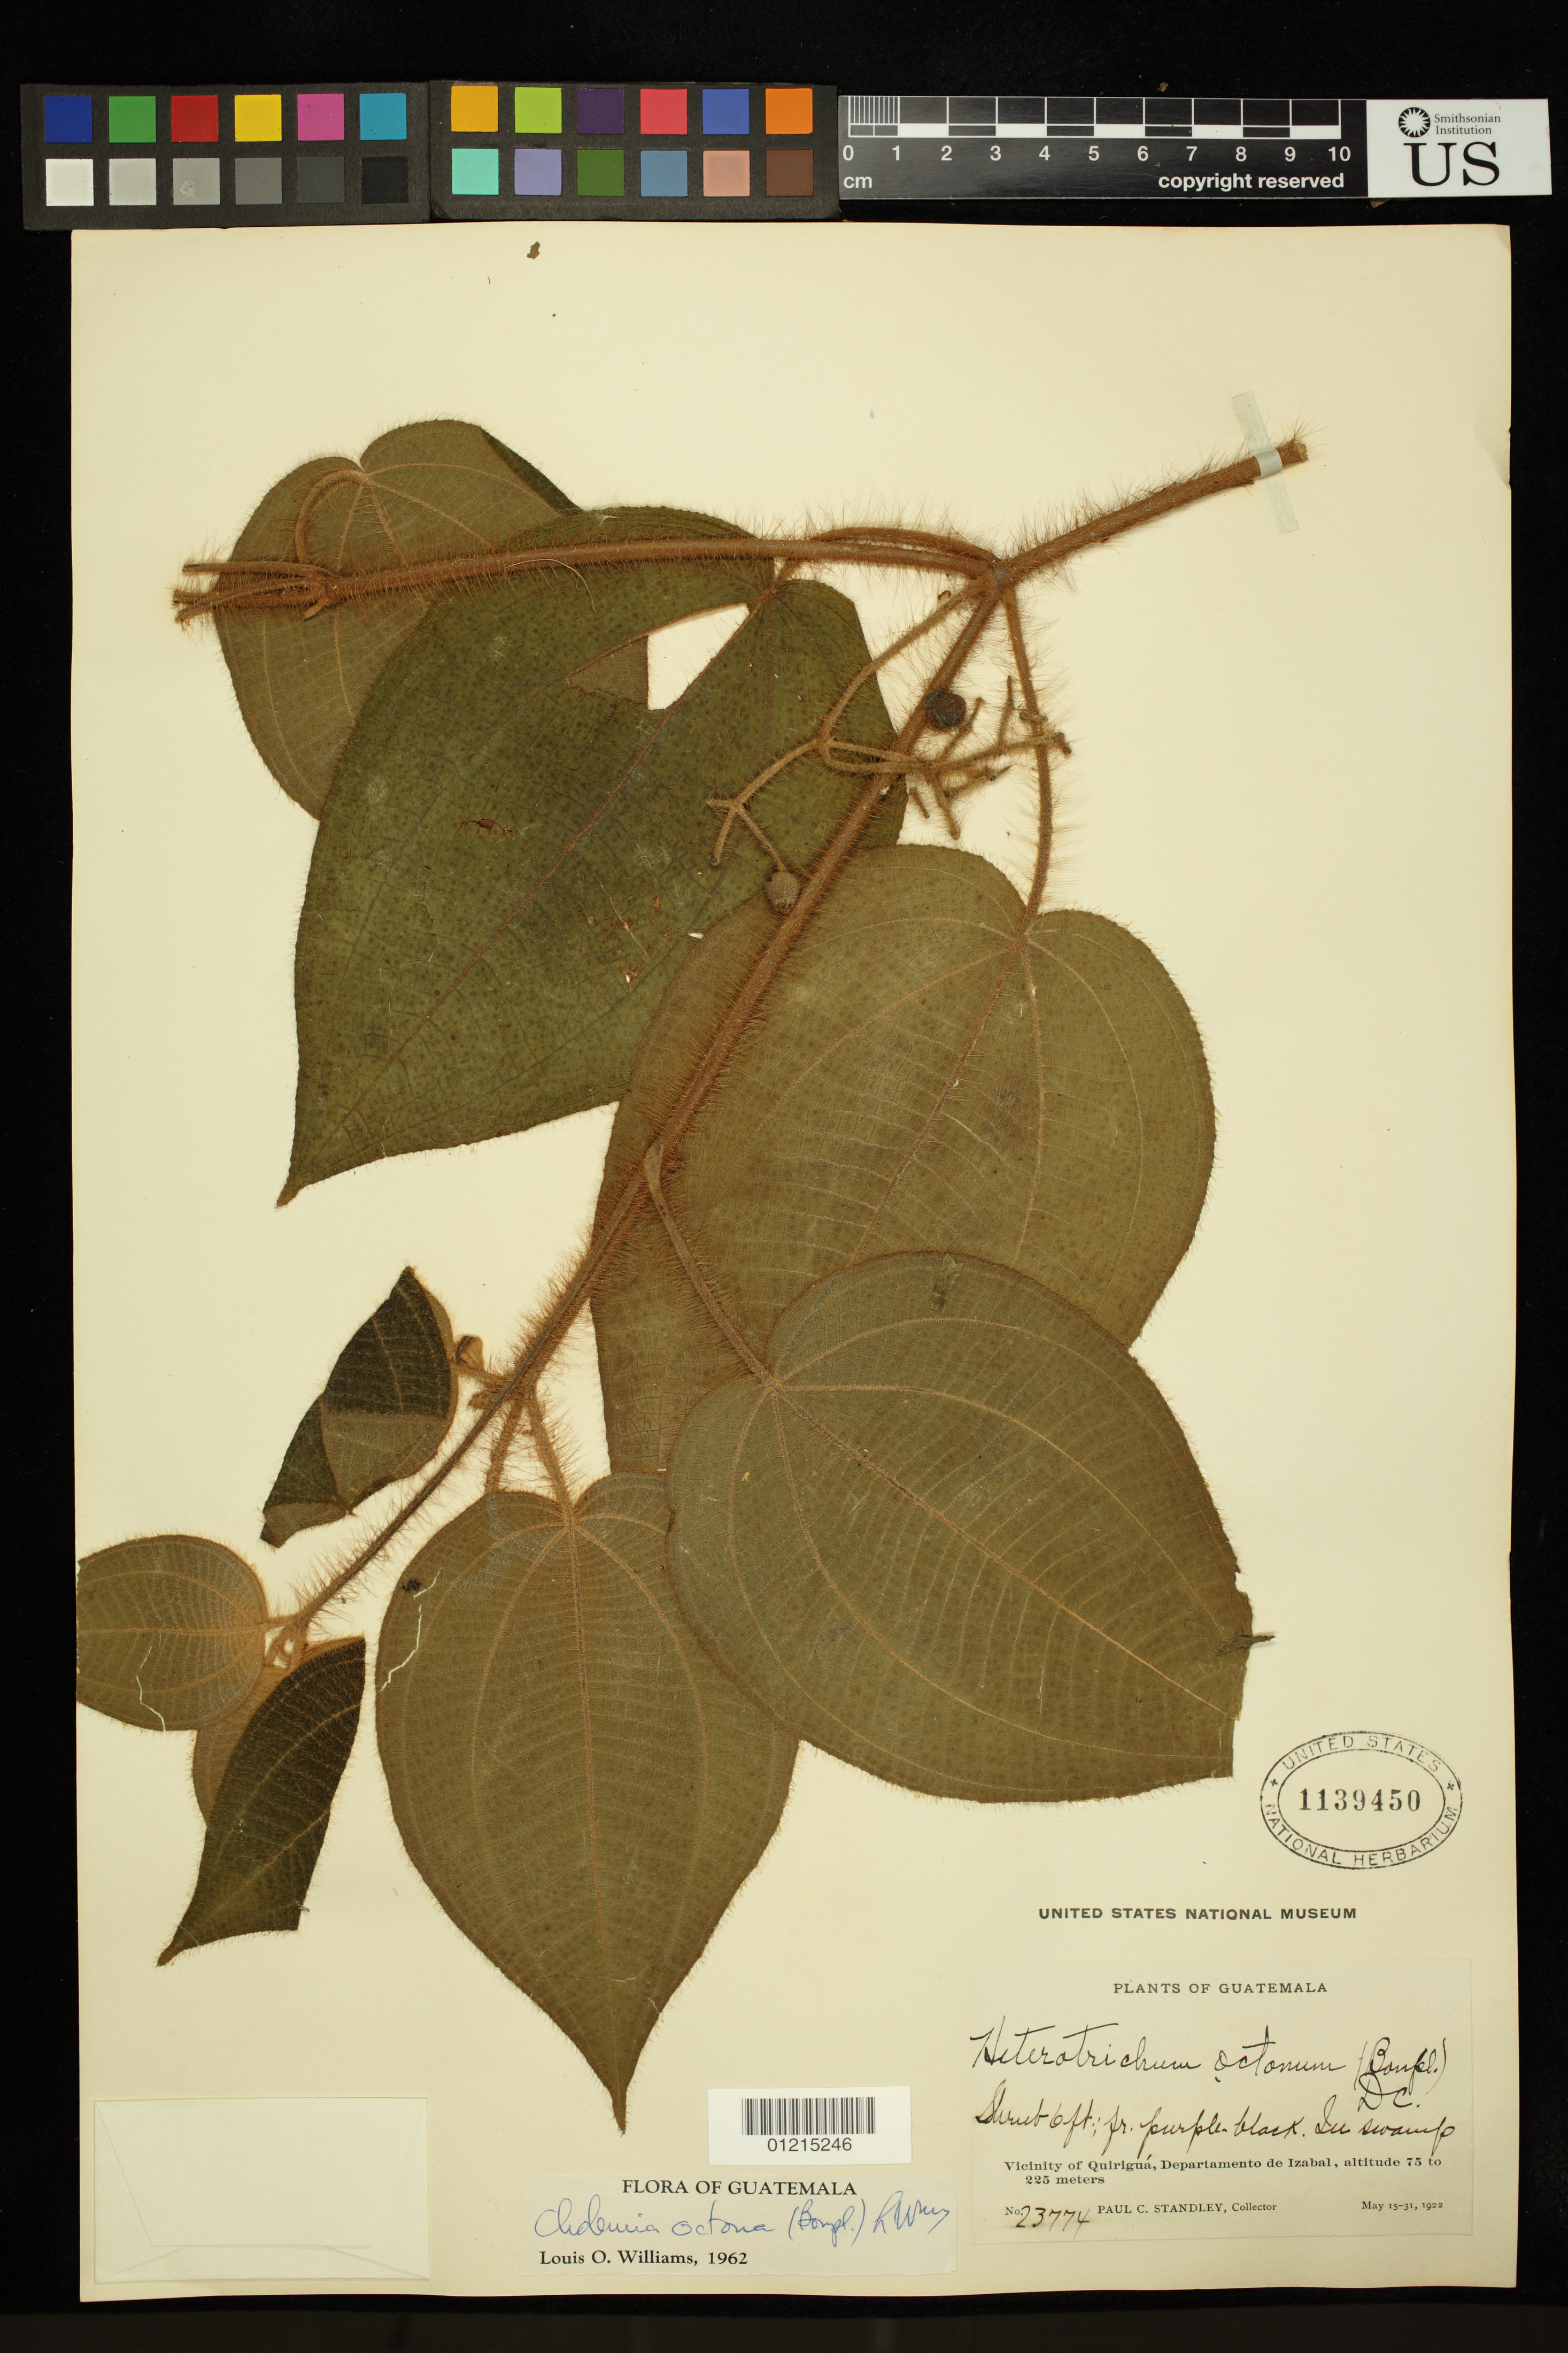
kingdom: Plantae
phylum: Tracheophyta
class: Magnoliopsida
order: Myrtales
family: Melastomataceae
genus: Clidemia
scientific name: Clidemia octona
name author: (Bonpl.) L.O. Williams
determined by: Williams, Louis O.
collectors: P. C. Standley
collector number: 23774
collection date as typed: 15 May 1922 to 31 Mar 1922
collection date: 1922-03-31/1922-05-15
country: Guatemala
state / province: Izabal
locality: Vicinity of Quiriguá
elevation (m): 75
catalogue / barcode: US 1139450